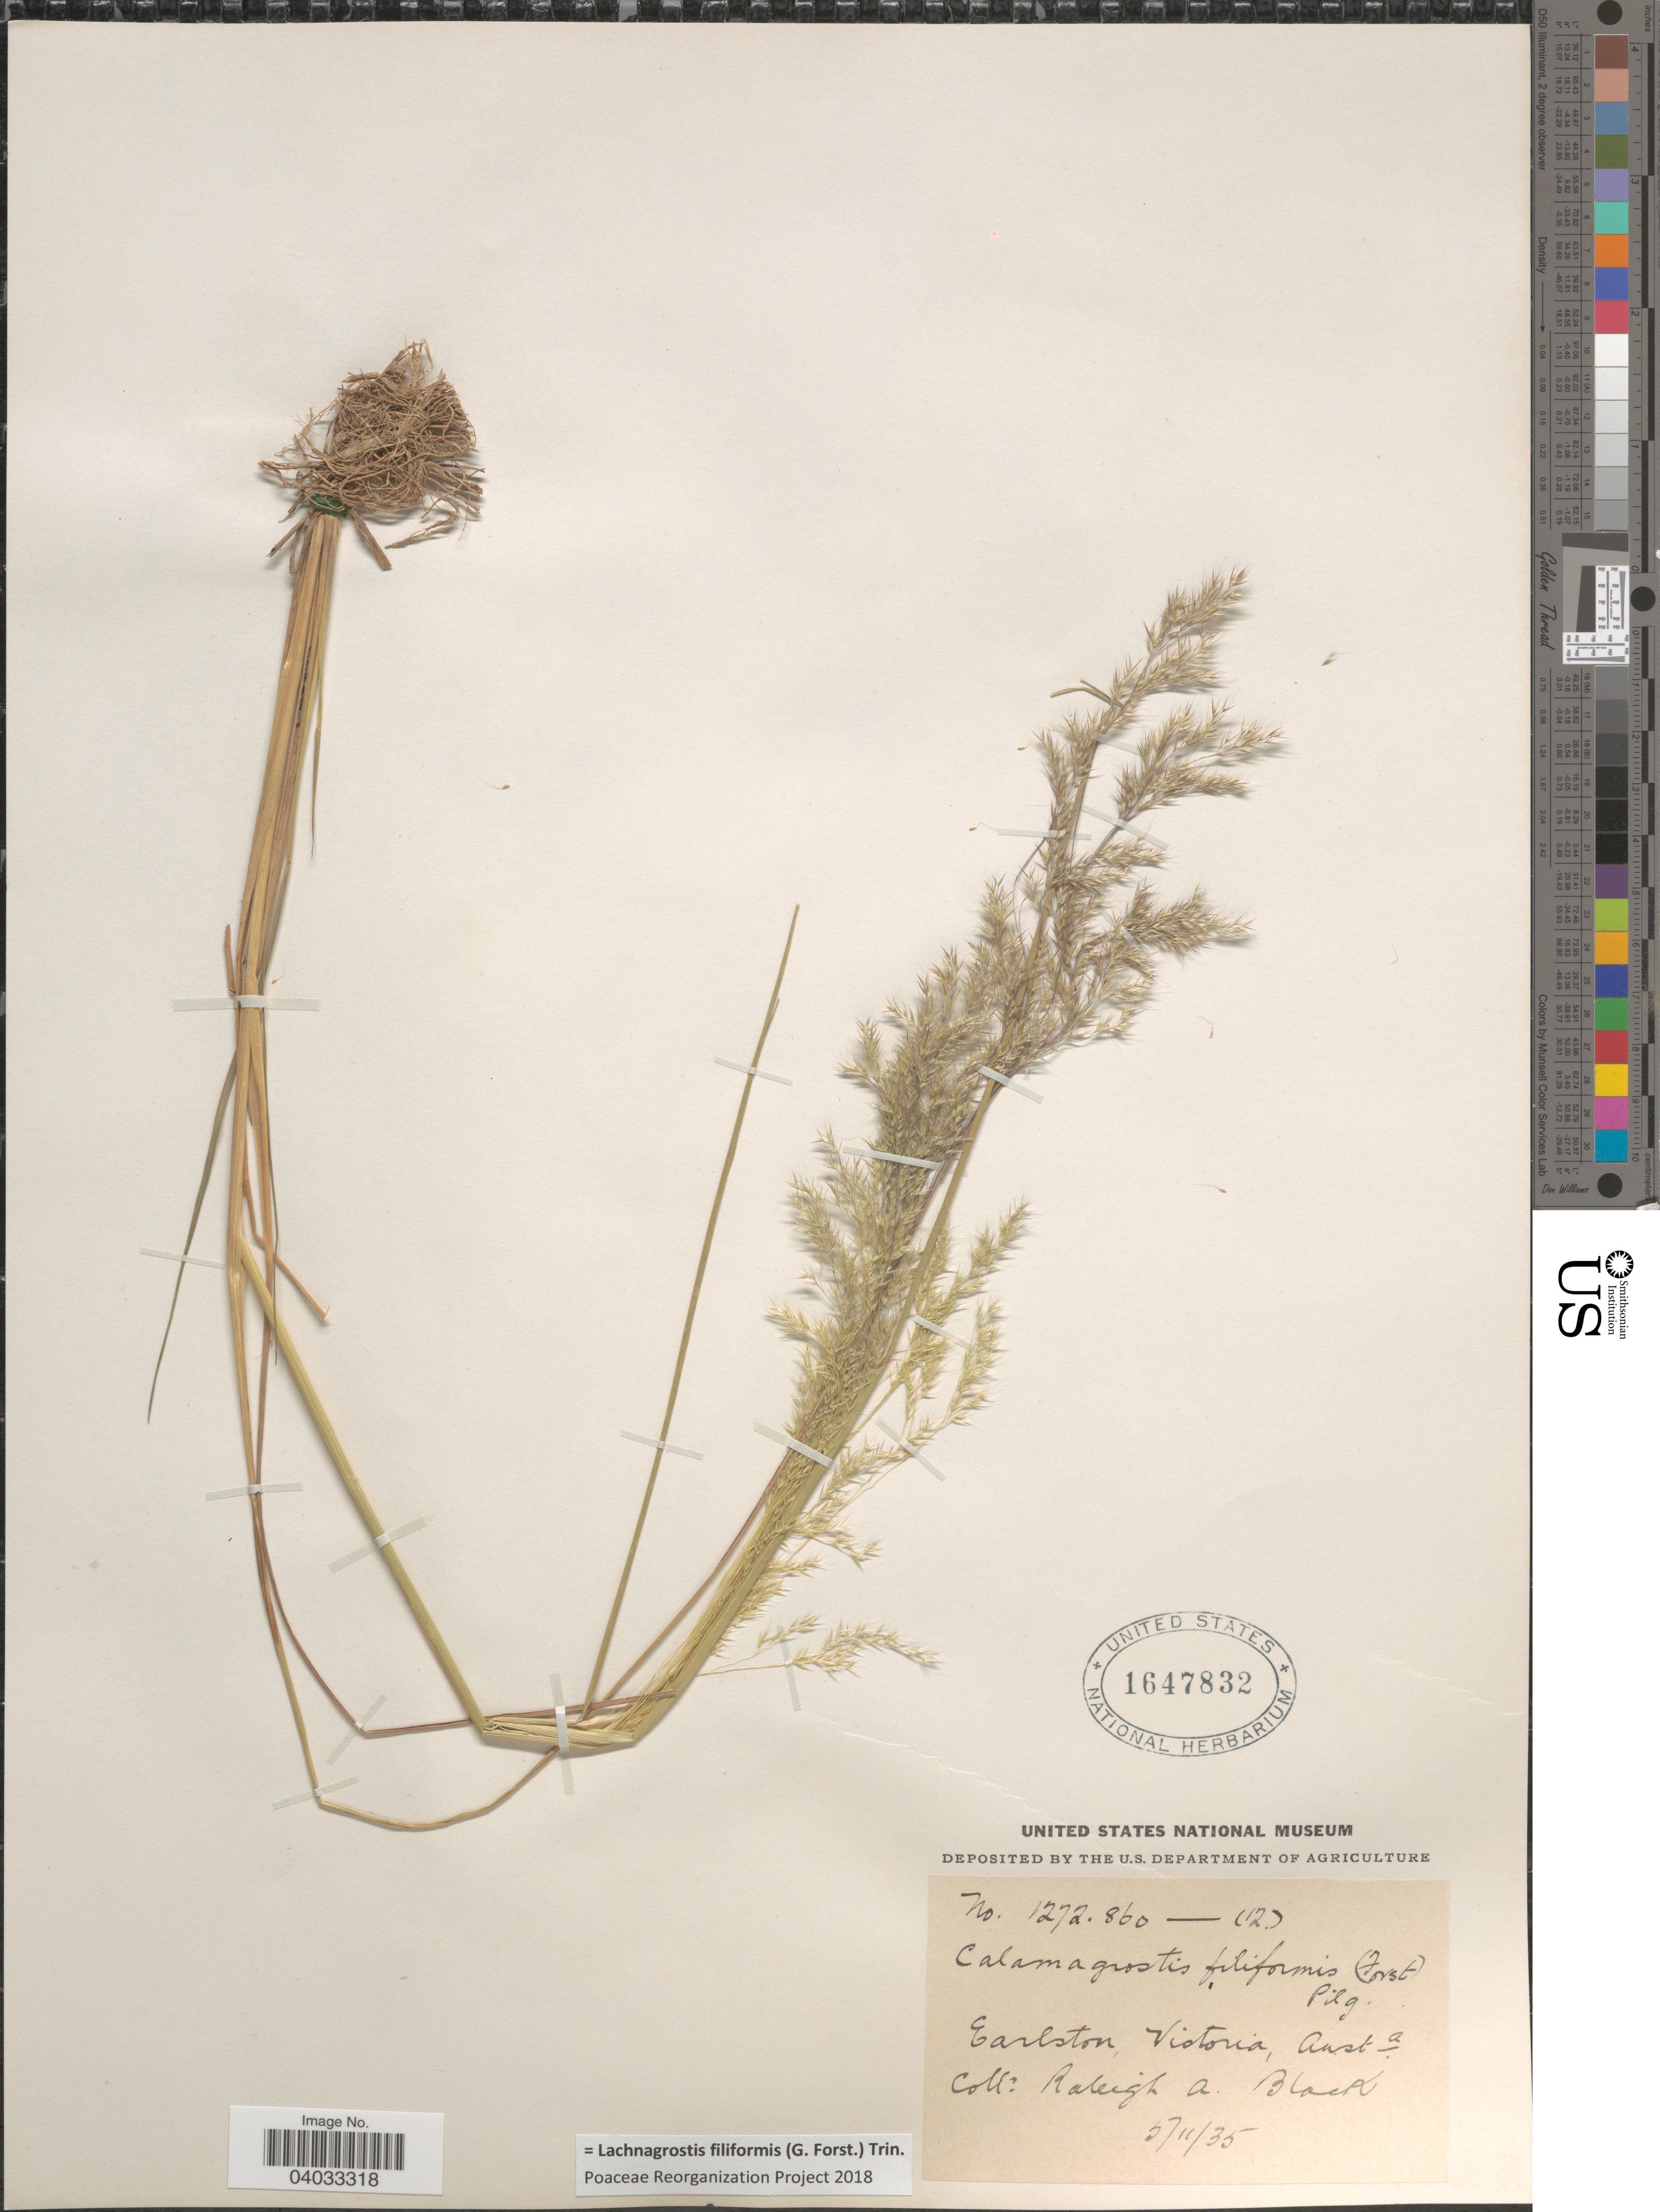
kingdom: Plantae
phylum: Tracheophyta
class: Liliopsida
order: Poales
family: Poaceae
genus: Lachnagrostis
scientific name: Lachnagrostis filiformis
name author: (J.R. Forst.) Trin.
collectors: R. A. Black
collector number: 1272.860 (12)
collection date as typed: Transcribed d/m/y: 5/11/35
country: Australia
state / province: Victoria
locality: Earlston.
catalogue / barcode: US 1647832